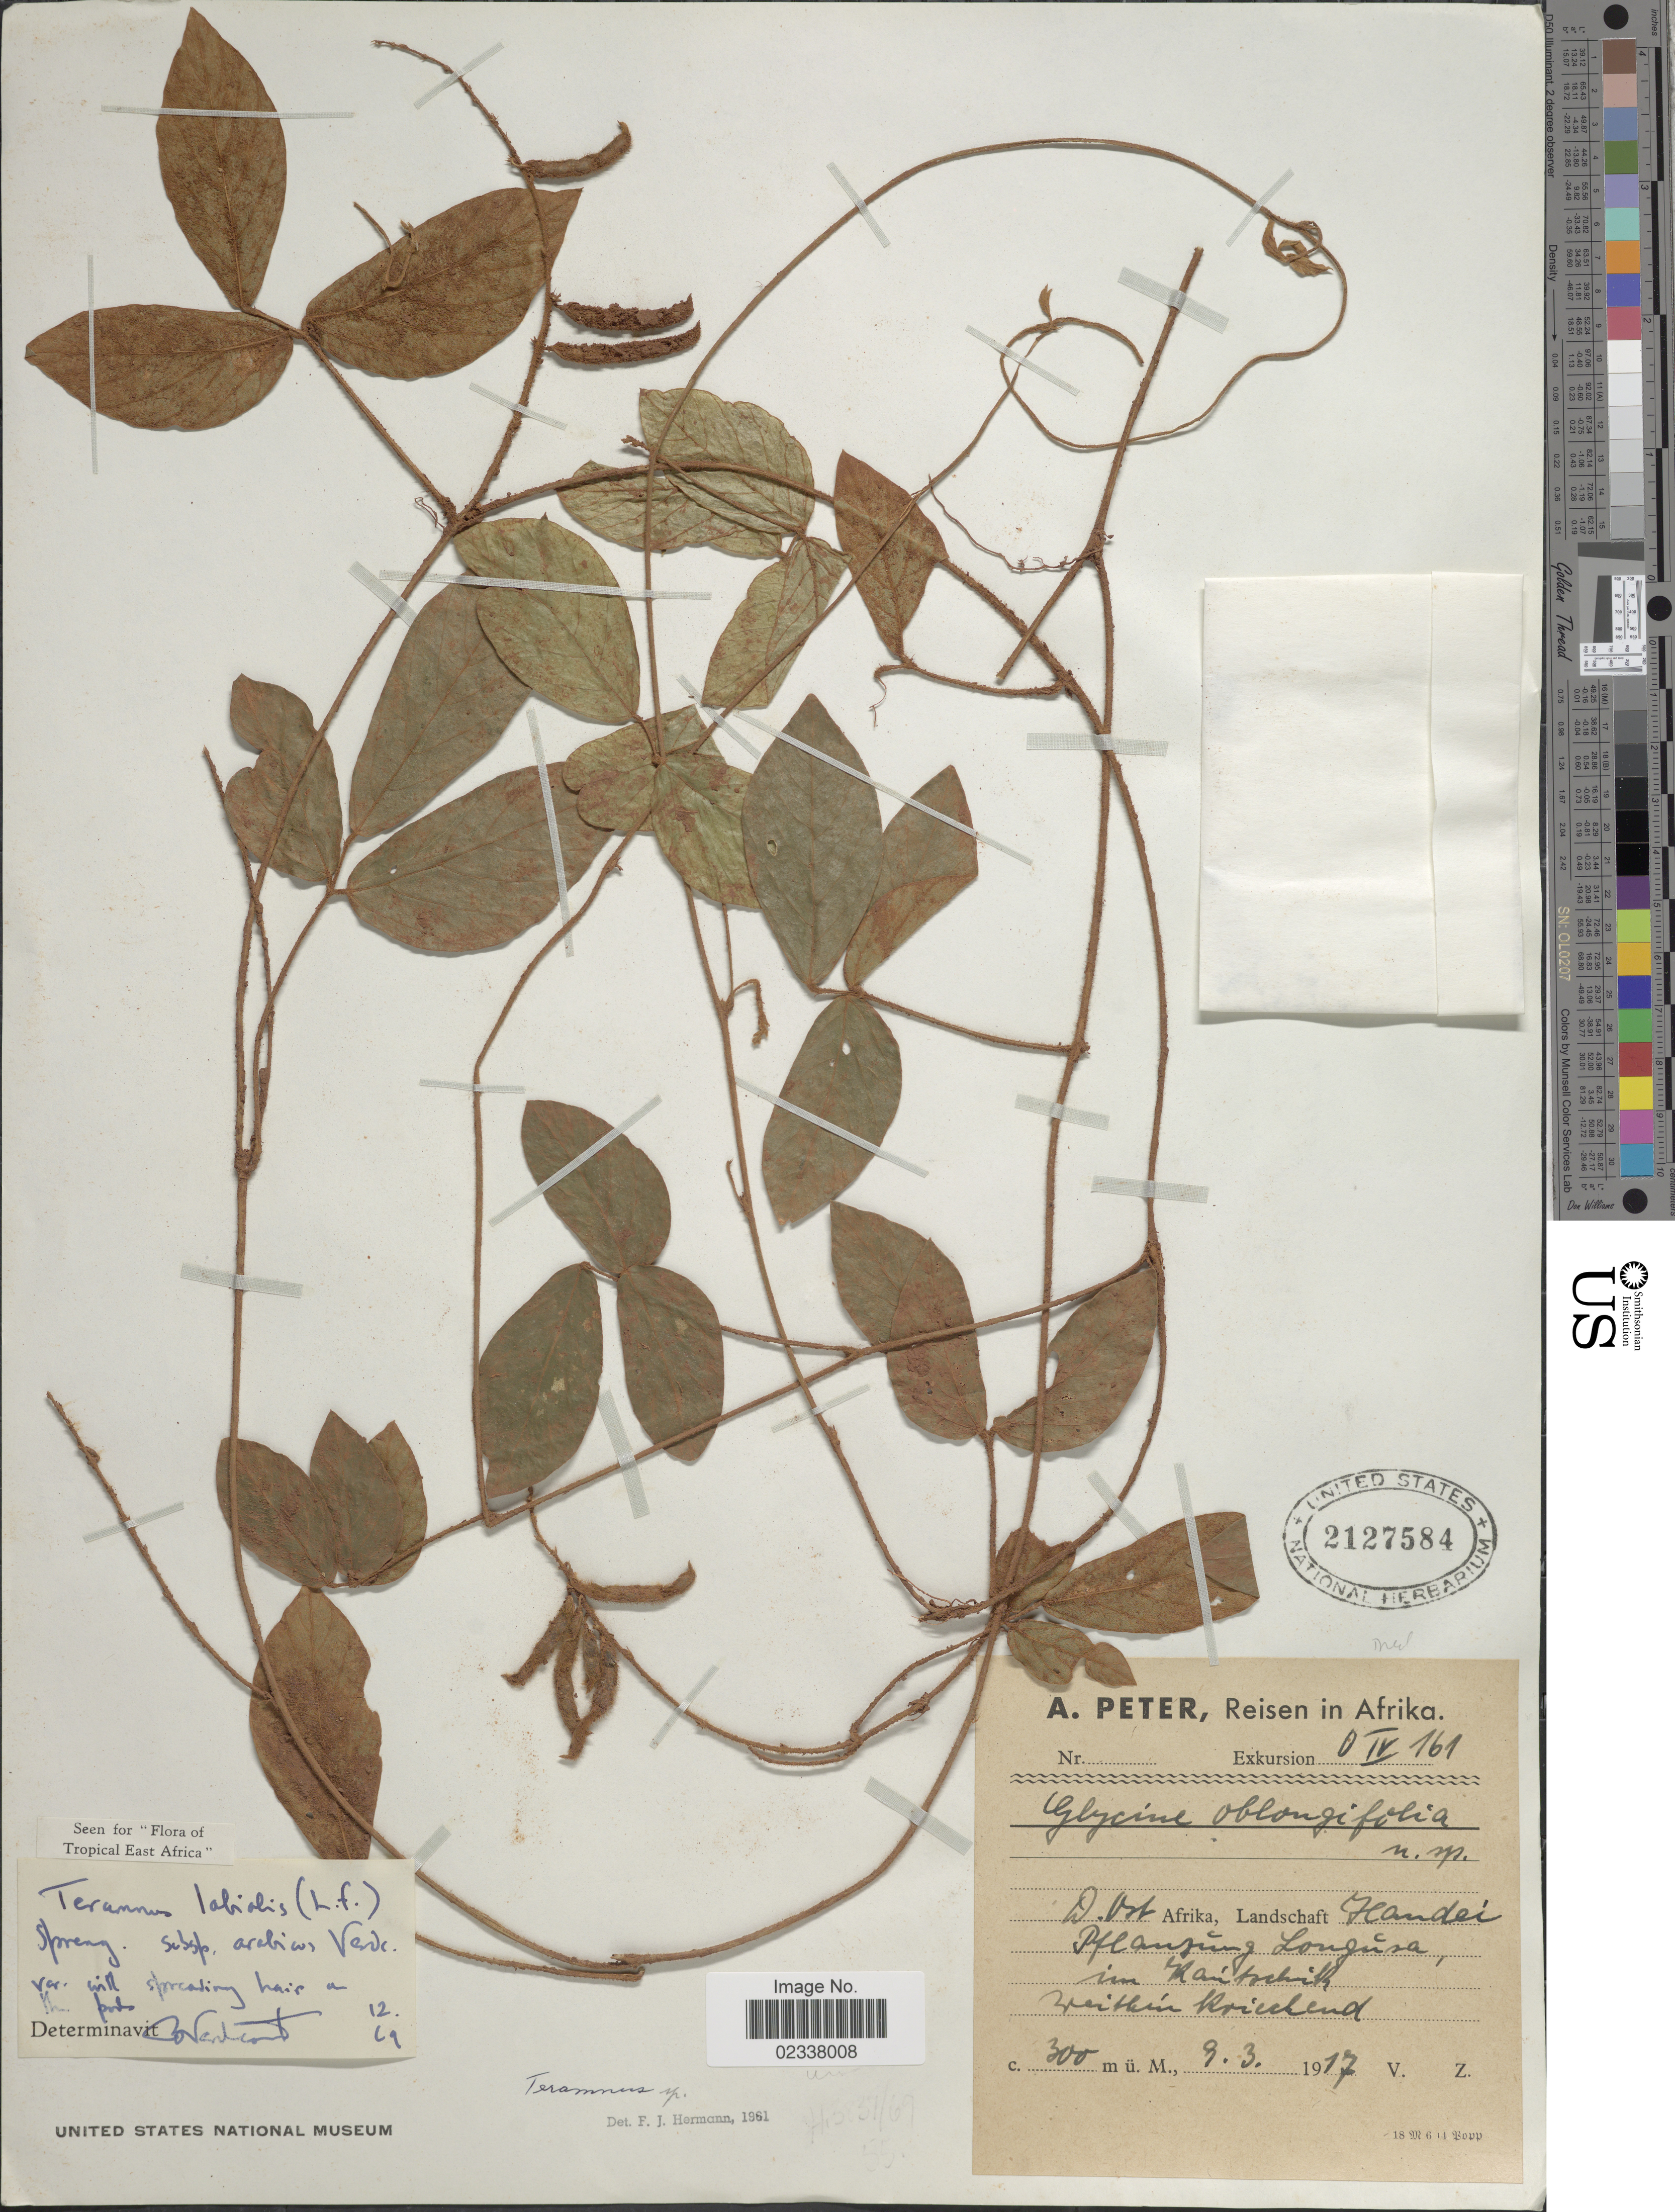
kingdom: Plantae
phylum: Tracheophyta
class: Magnoliopsida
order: Fabales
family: Fabaceae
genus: Teramnus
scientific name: Teramnus labialis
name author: (L. f.) Spreng.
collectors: A. Peter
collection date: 1917-03-09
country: Tanzania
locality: D. Ost Afrika, Landschaft Handei [illegible text]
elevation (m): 300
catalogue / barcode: US 2127584